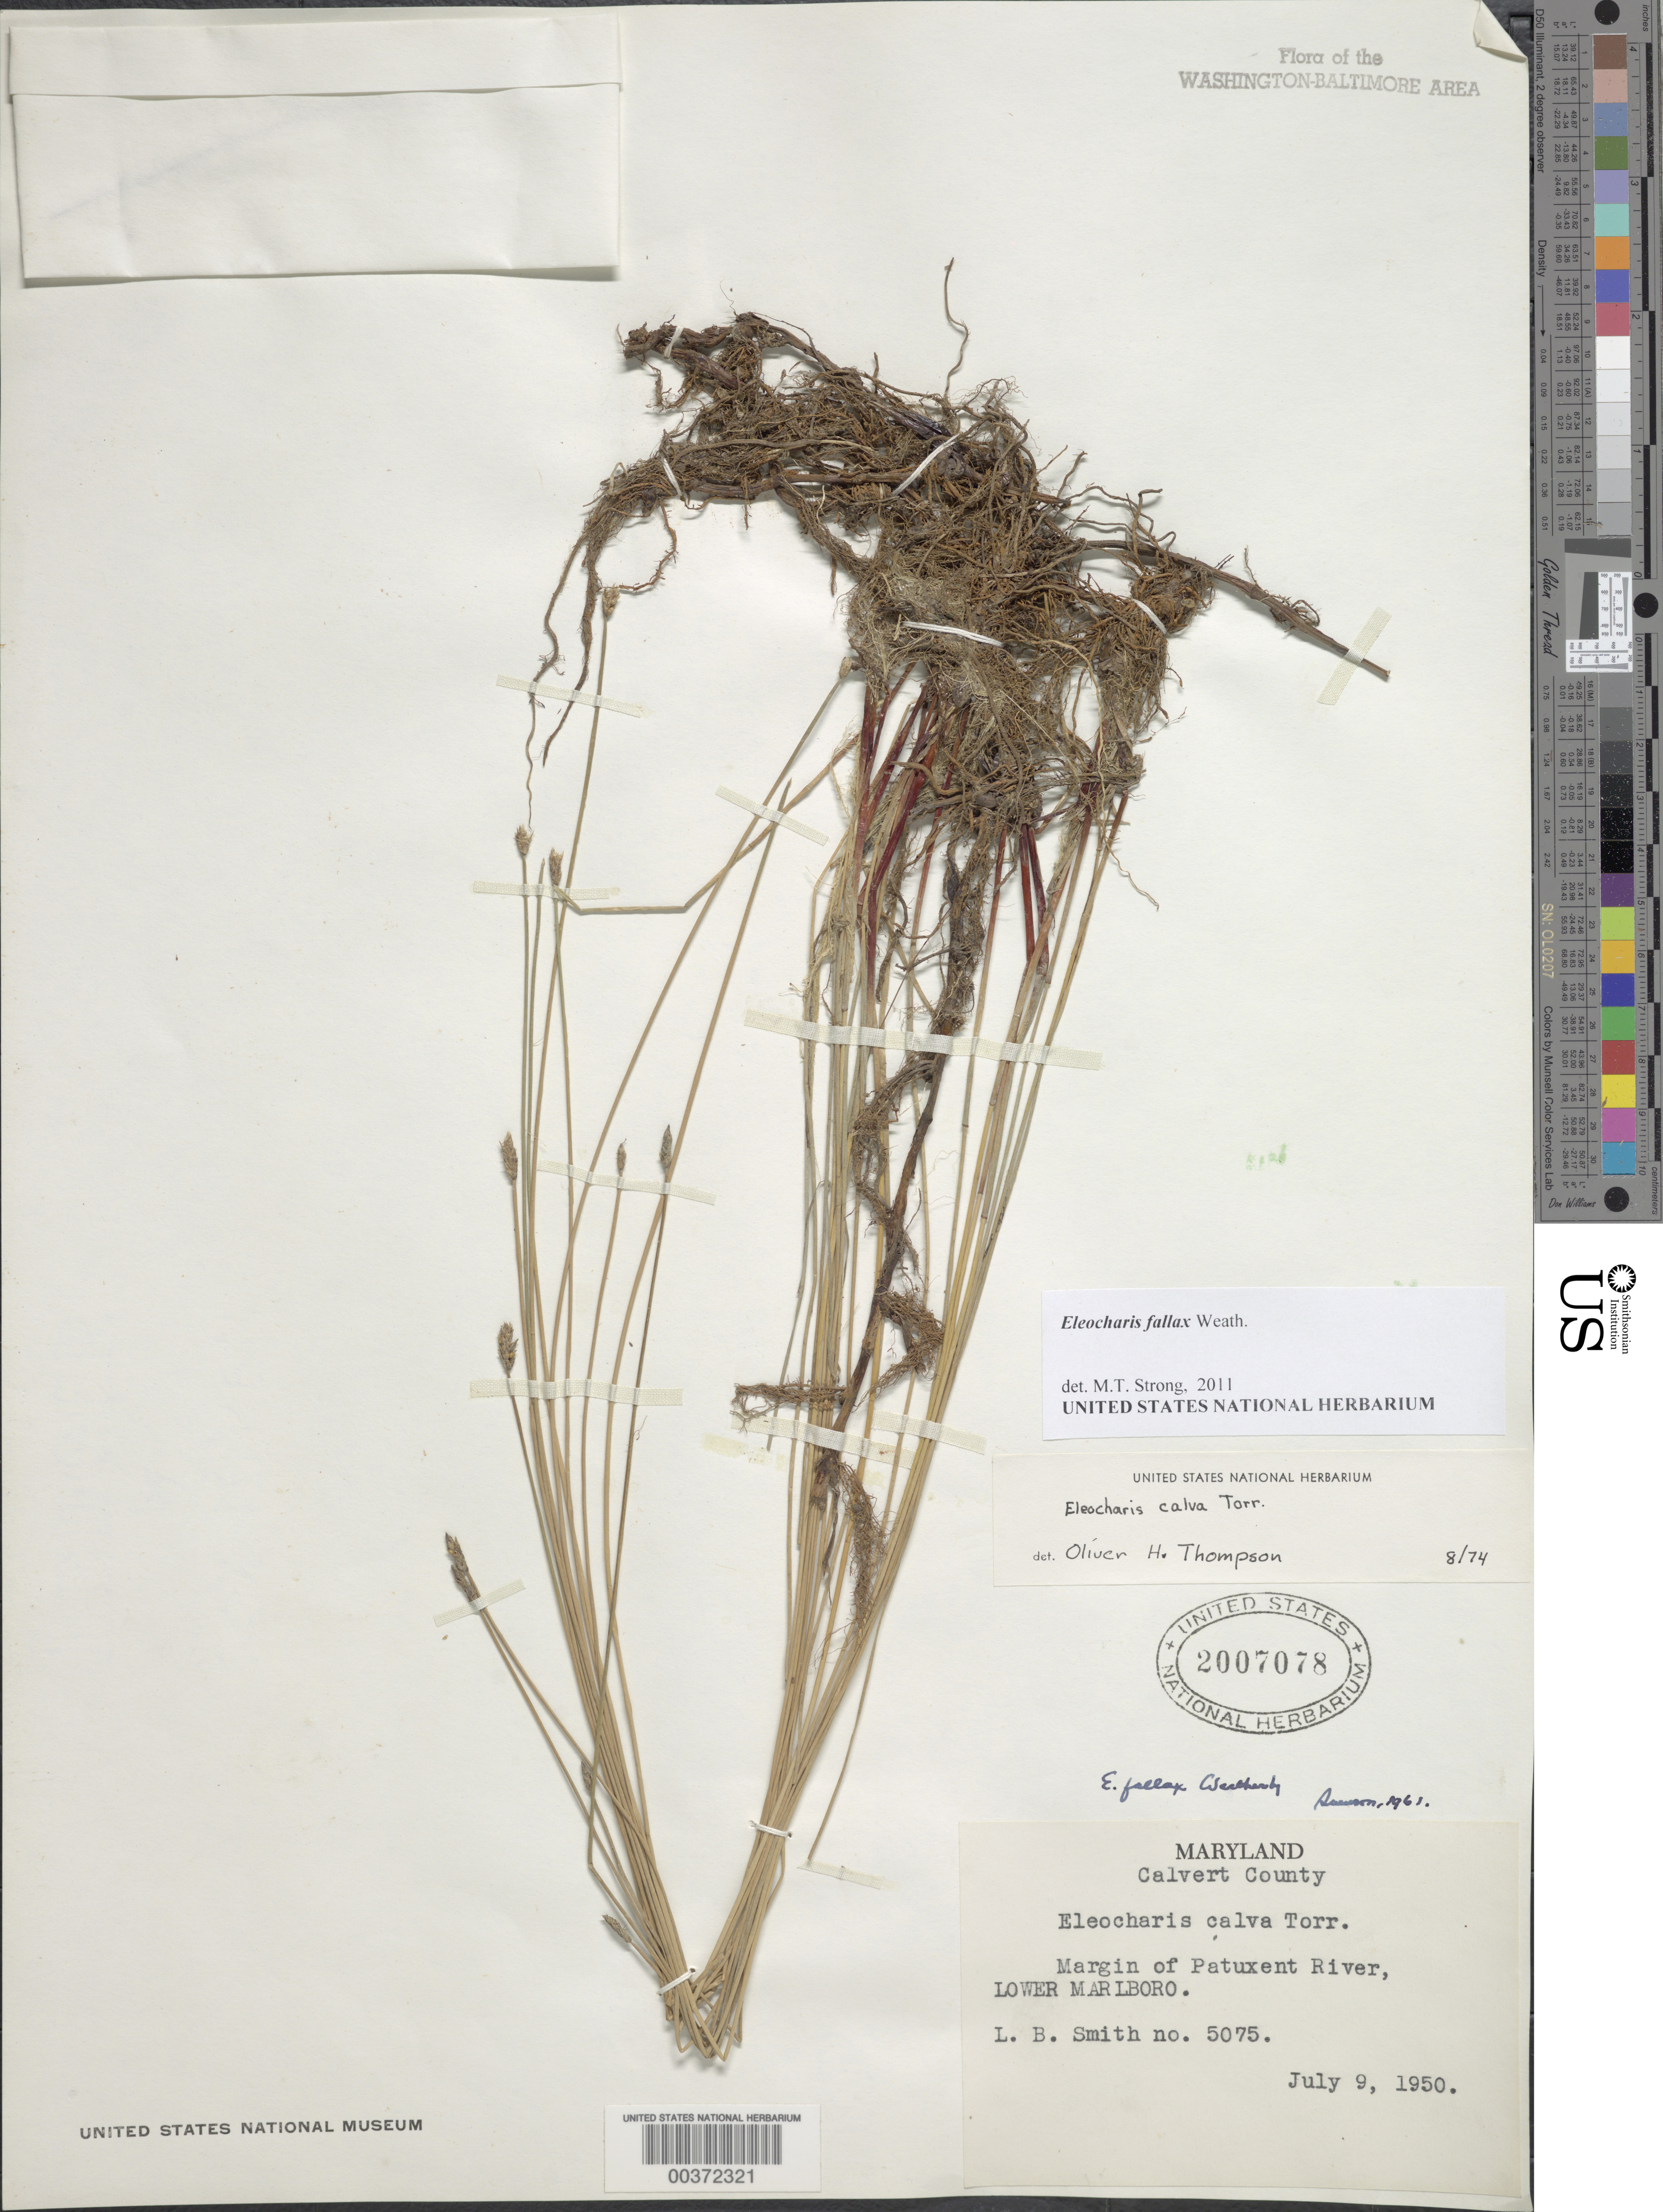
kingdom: Plantae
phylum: Tracheophyta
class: Liliopsida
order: Poales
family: Cyperaceae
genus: Eleocharis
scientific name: Eleocharis fallax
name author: Weath.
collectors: L. Smith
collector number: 5075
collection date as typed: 09 Jul 1950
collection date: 1950-07-09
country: United States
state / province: Maryland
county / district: Calvert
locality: Patuxent River, Lower Marlboro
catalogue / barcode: US 2007078